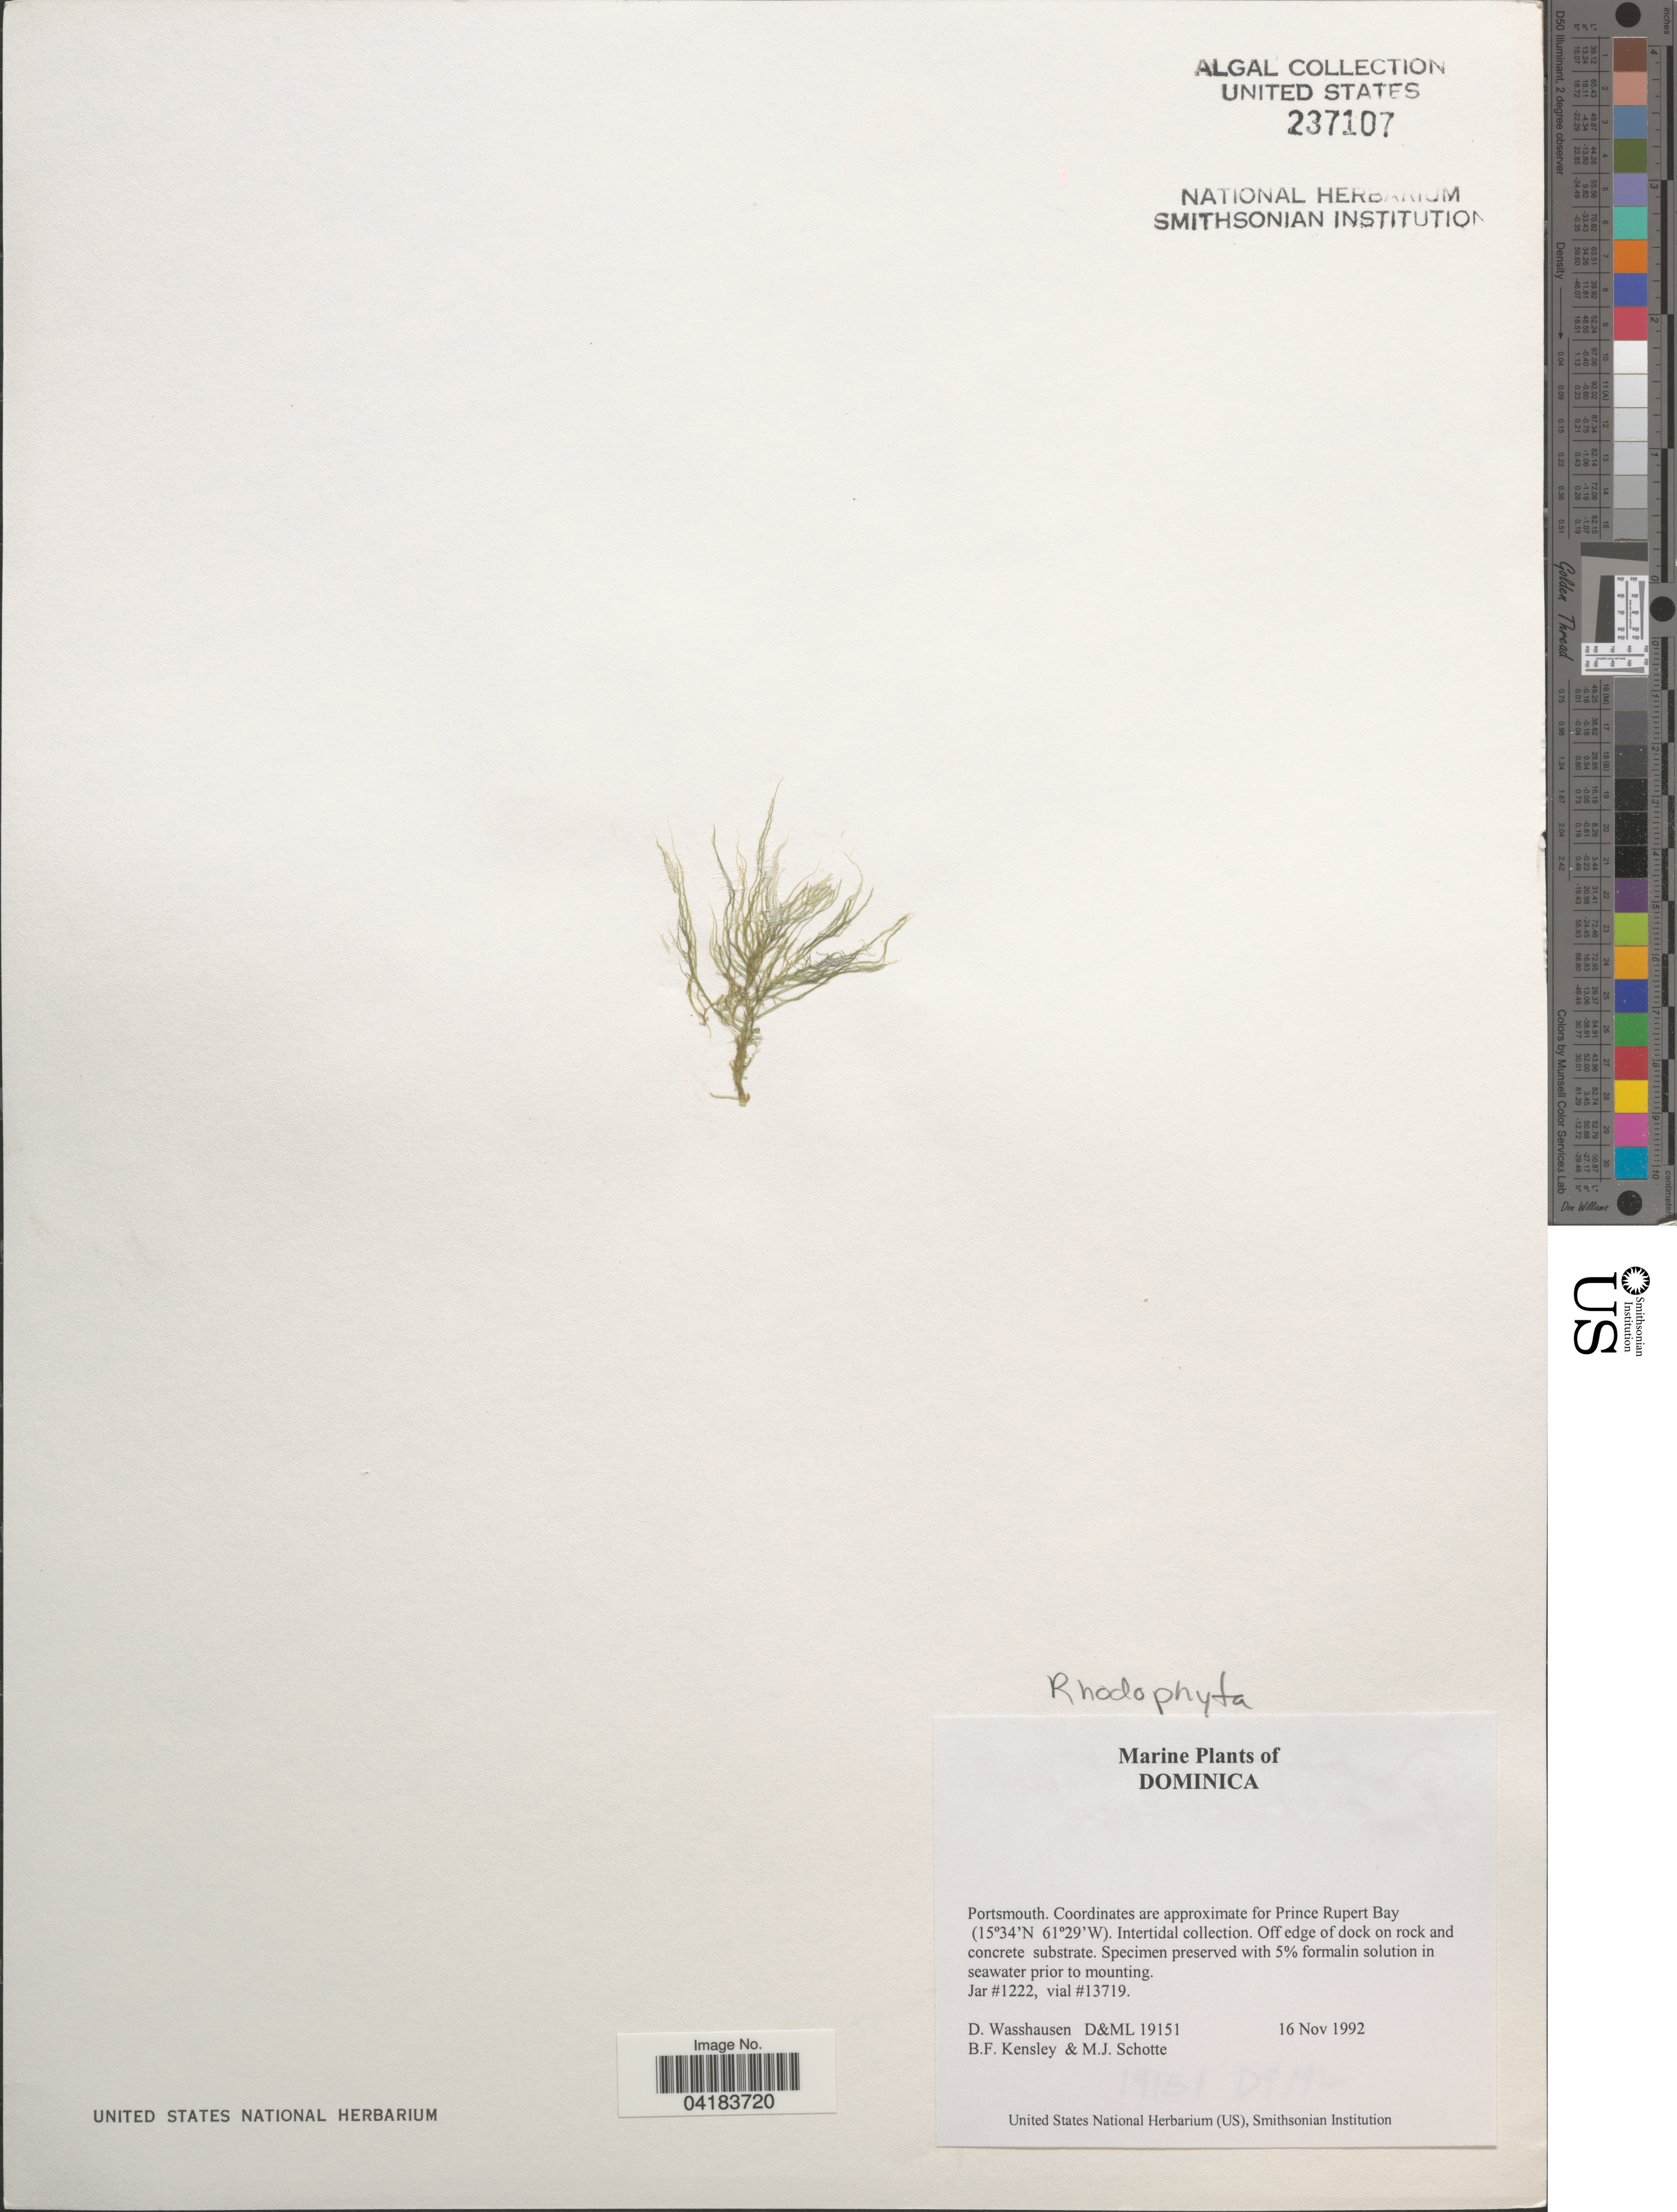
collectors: D. C. Wasshausen, B. Kensley & M. Schotte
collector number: D&ML19151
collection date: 1992-11-16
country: Dominica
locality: Portsmouth. Coordinates are approximate for Prince Rupert Bay.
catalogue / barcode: US 237107